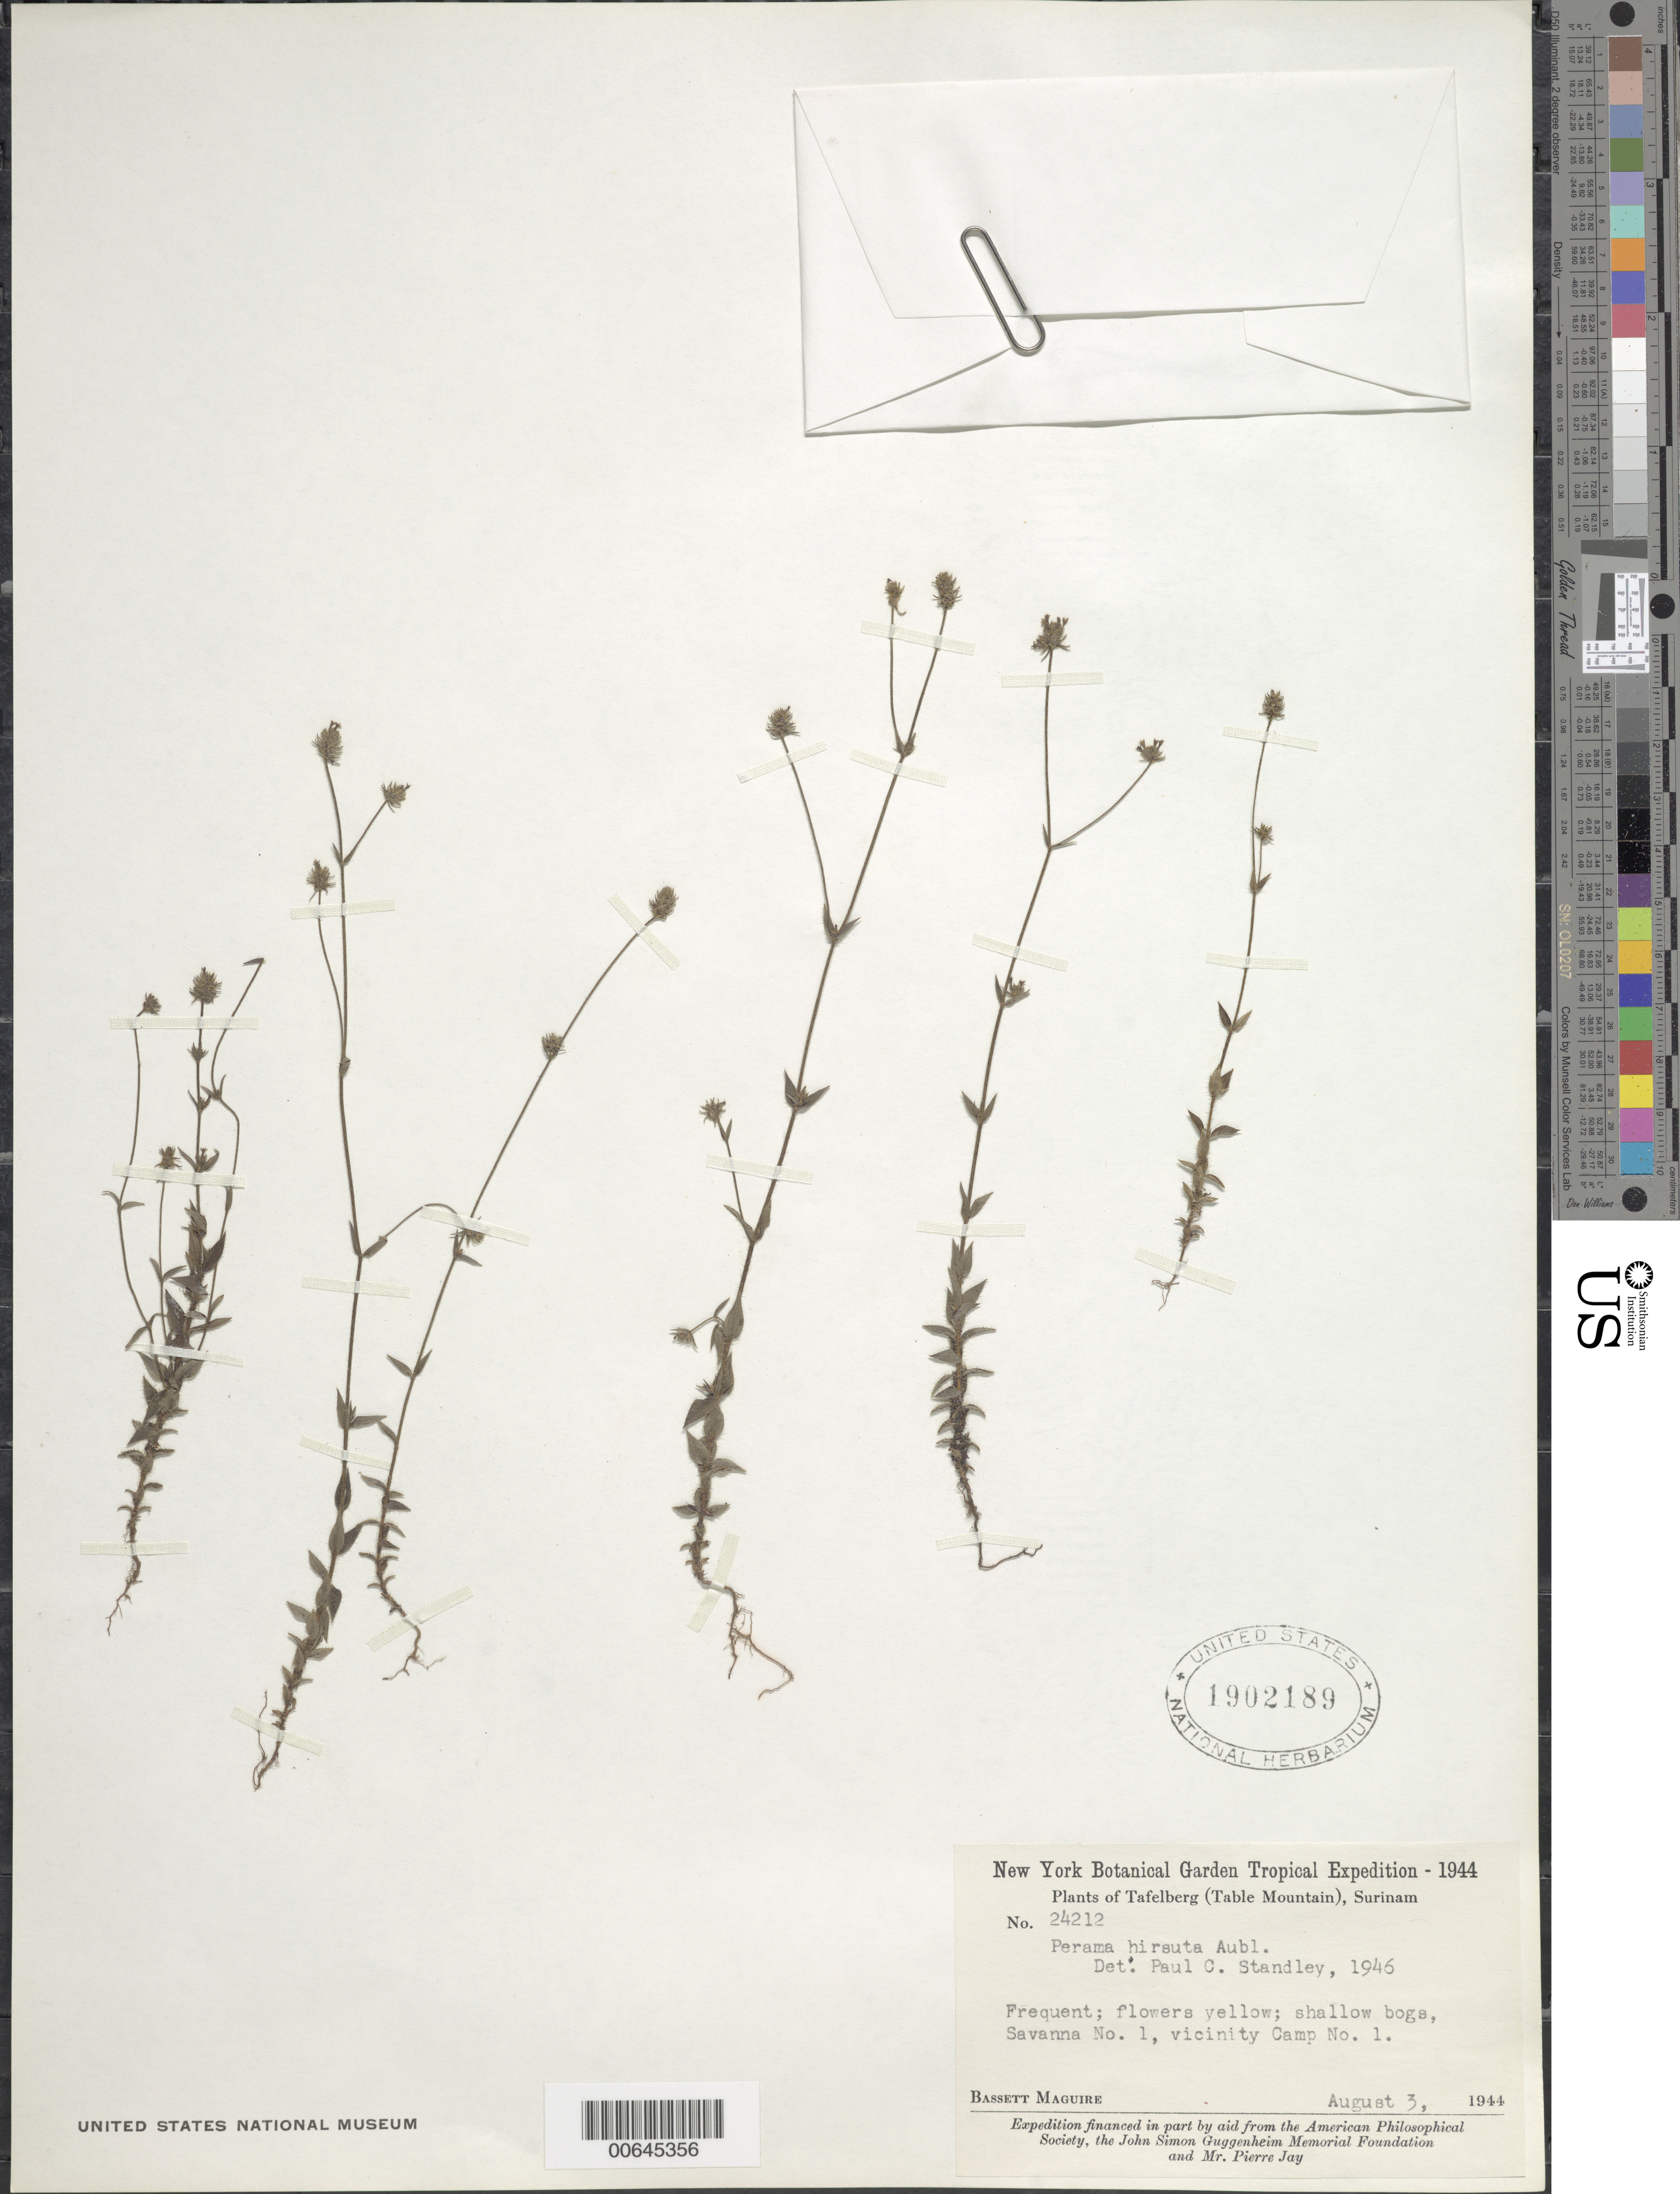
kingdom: Plantae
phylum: Tracheophyta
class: Magnoliopsida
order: Gentianales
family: Rubiaceae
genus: Perama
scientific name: Perama hirsuta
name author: Aubl.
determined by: Standley, Paul C.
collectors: B. Maguire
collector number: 24212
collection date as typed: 3-Aug-44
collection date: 1944-08-03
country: Suriname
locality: Tafelberg (Table Mountain), Savanna I, vic. Camp no. 1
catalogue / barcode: US 1902189